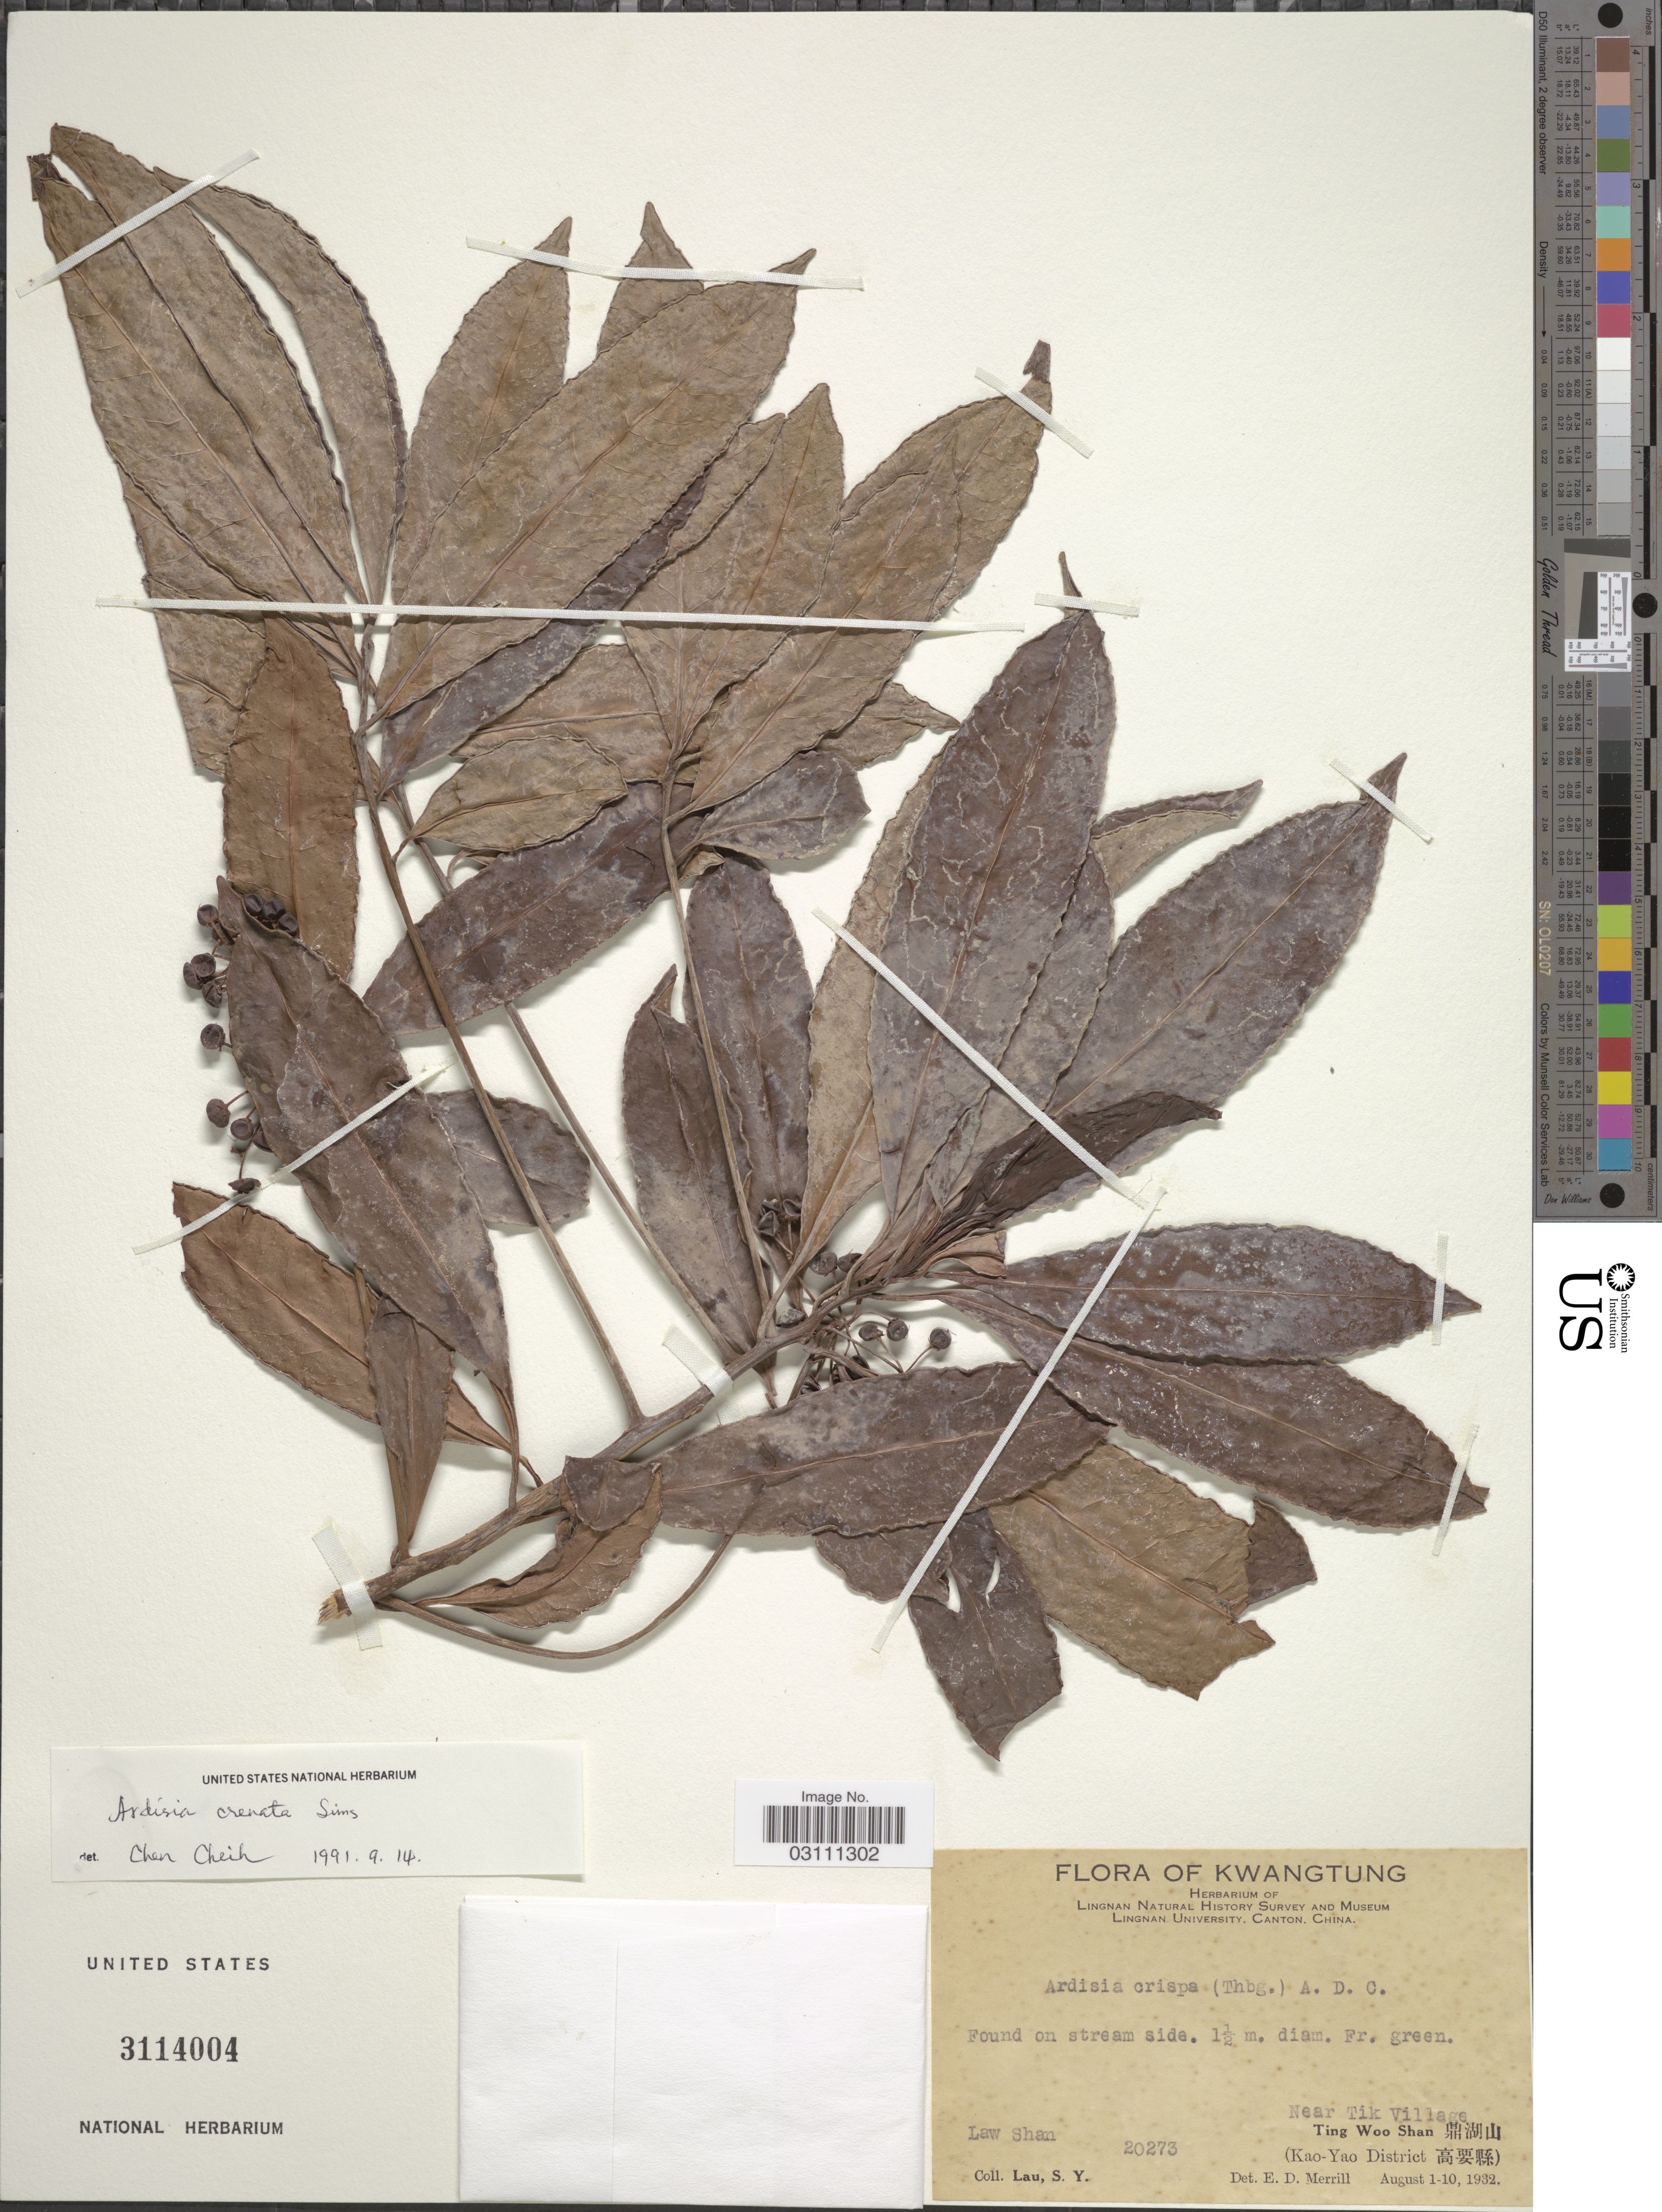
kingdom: Plantae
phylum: Tracheophyta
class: Magnoliopsida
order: Ericales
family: Primulaceae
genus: Ardisia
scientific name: Ardisia crenata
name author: Sims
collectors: S. Y. Lau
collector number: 20273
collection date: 1932-08-01/1932-08-10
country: China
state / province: Guangdong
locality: Kwangtung. Near Tik Village. Ting Woo Shan (Kao-Yao District). Law Shan.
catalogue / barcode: US 3114004